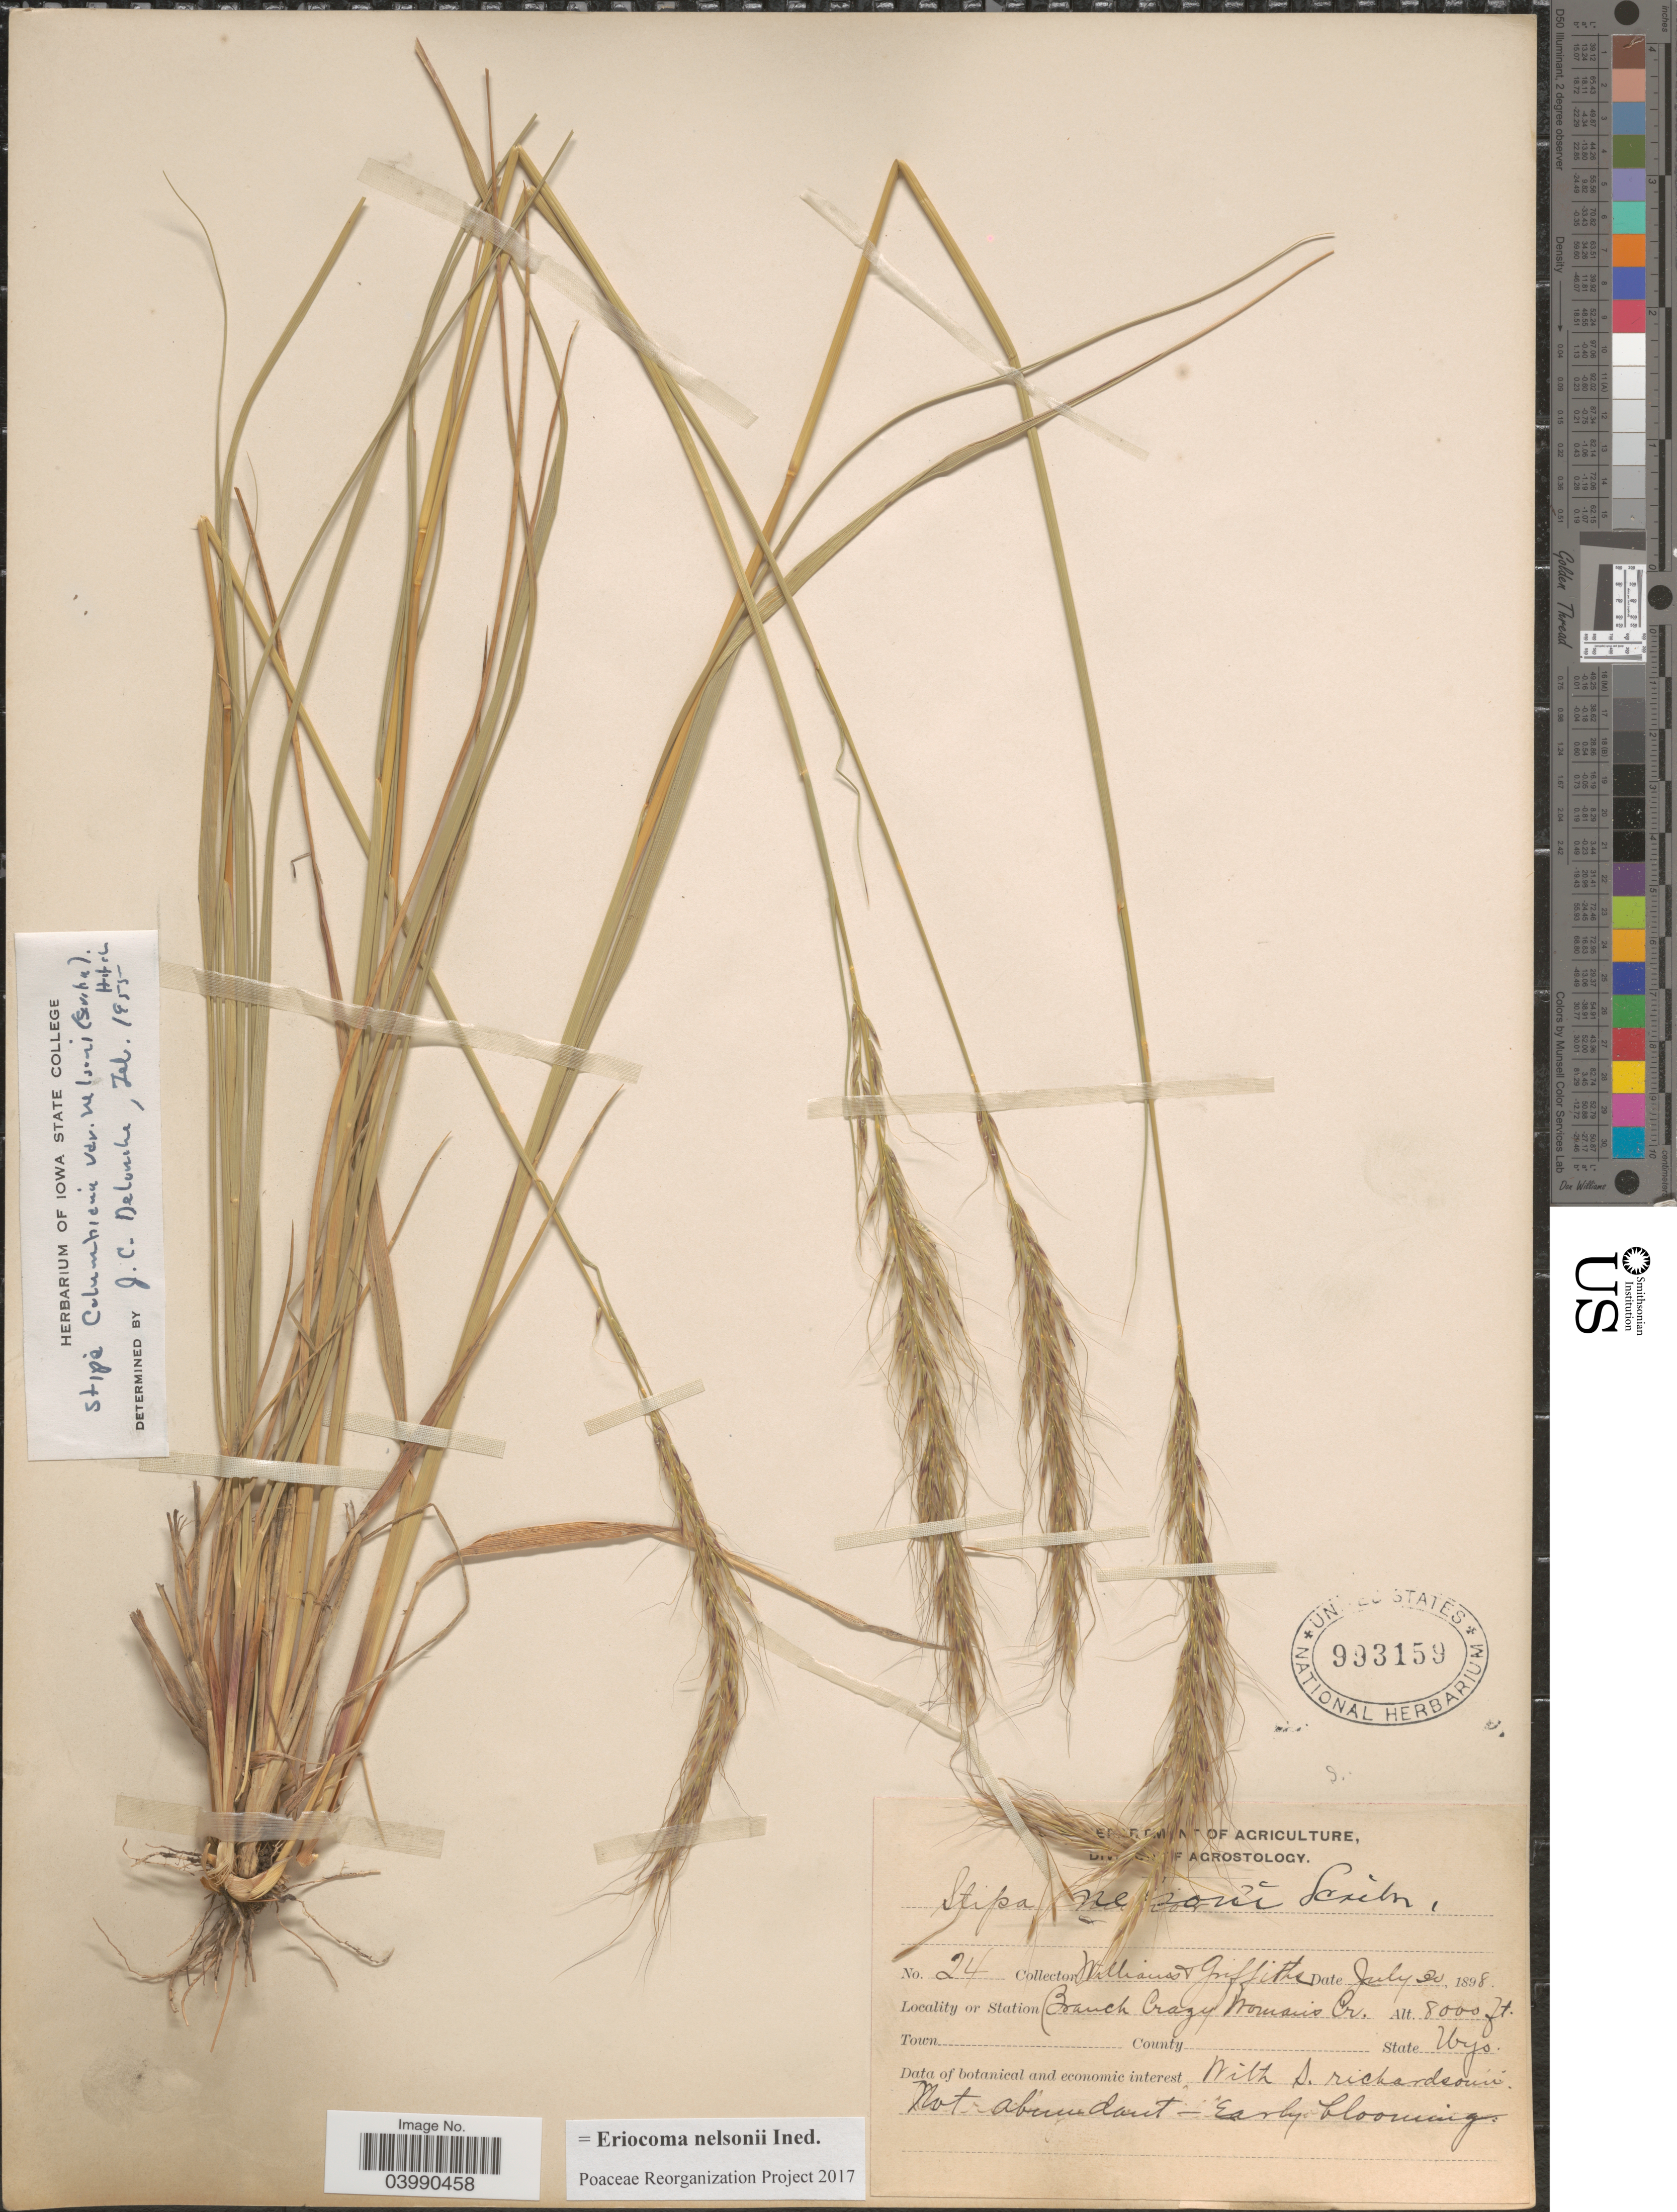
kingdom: Plantae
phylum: Tracheophyta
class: Liliopsida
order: Poales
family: Poaceae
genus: Eriocoma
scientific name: Eriocoma nelsonii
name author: (Scribn.) Romasch.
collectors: -- Williams & -- Griffiths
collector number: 24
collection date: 1898-07-30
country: United States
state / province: Wyoming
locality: Station Branch Crazy Woman's Cr.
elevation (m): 2438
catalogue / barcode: US 993159